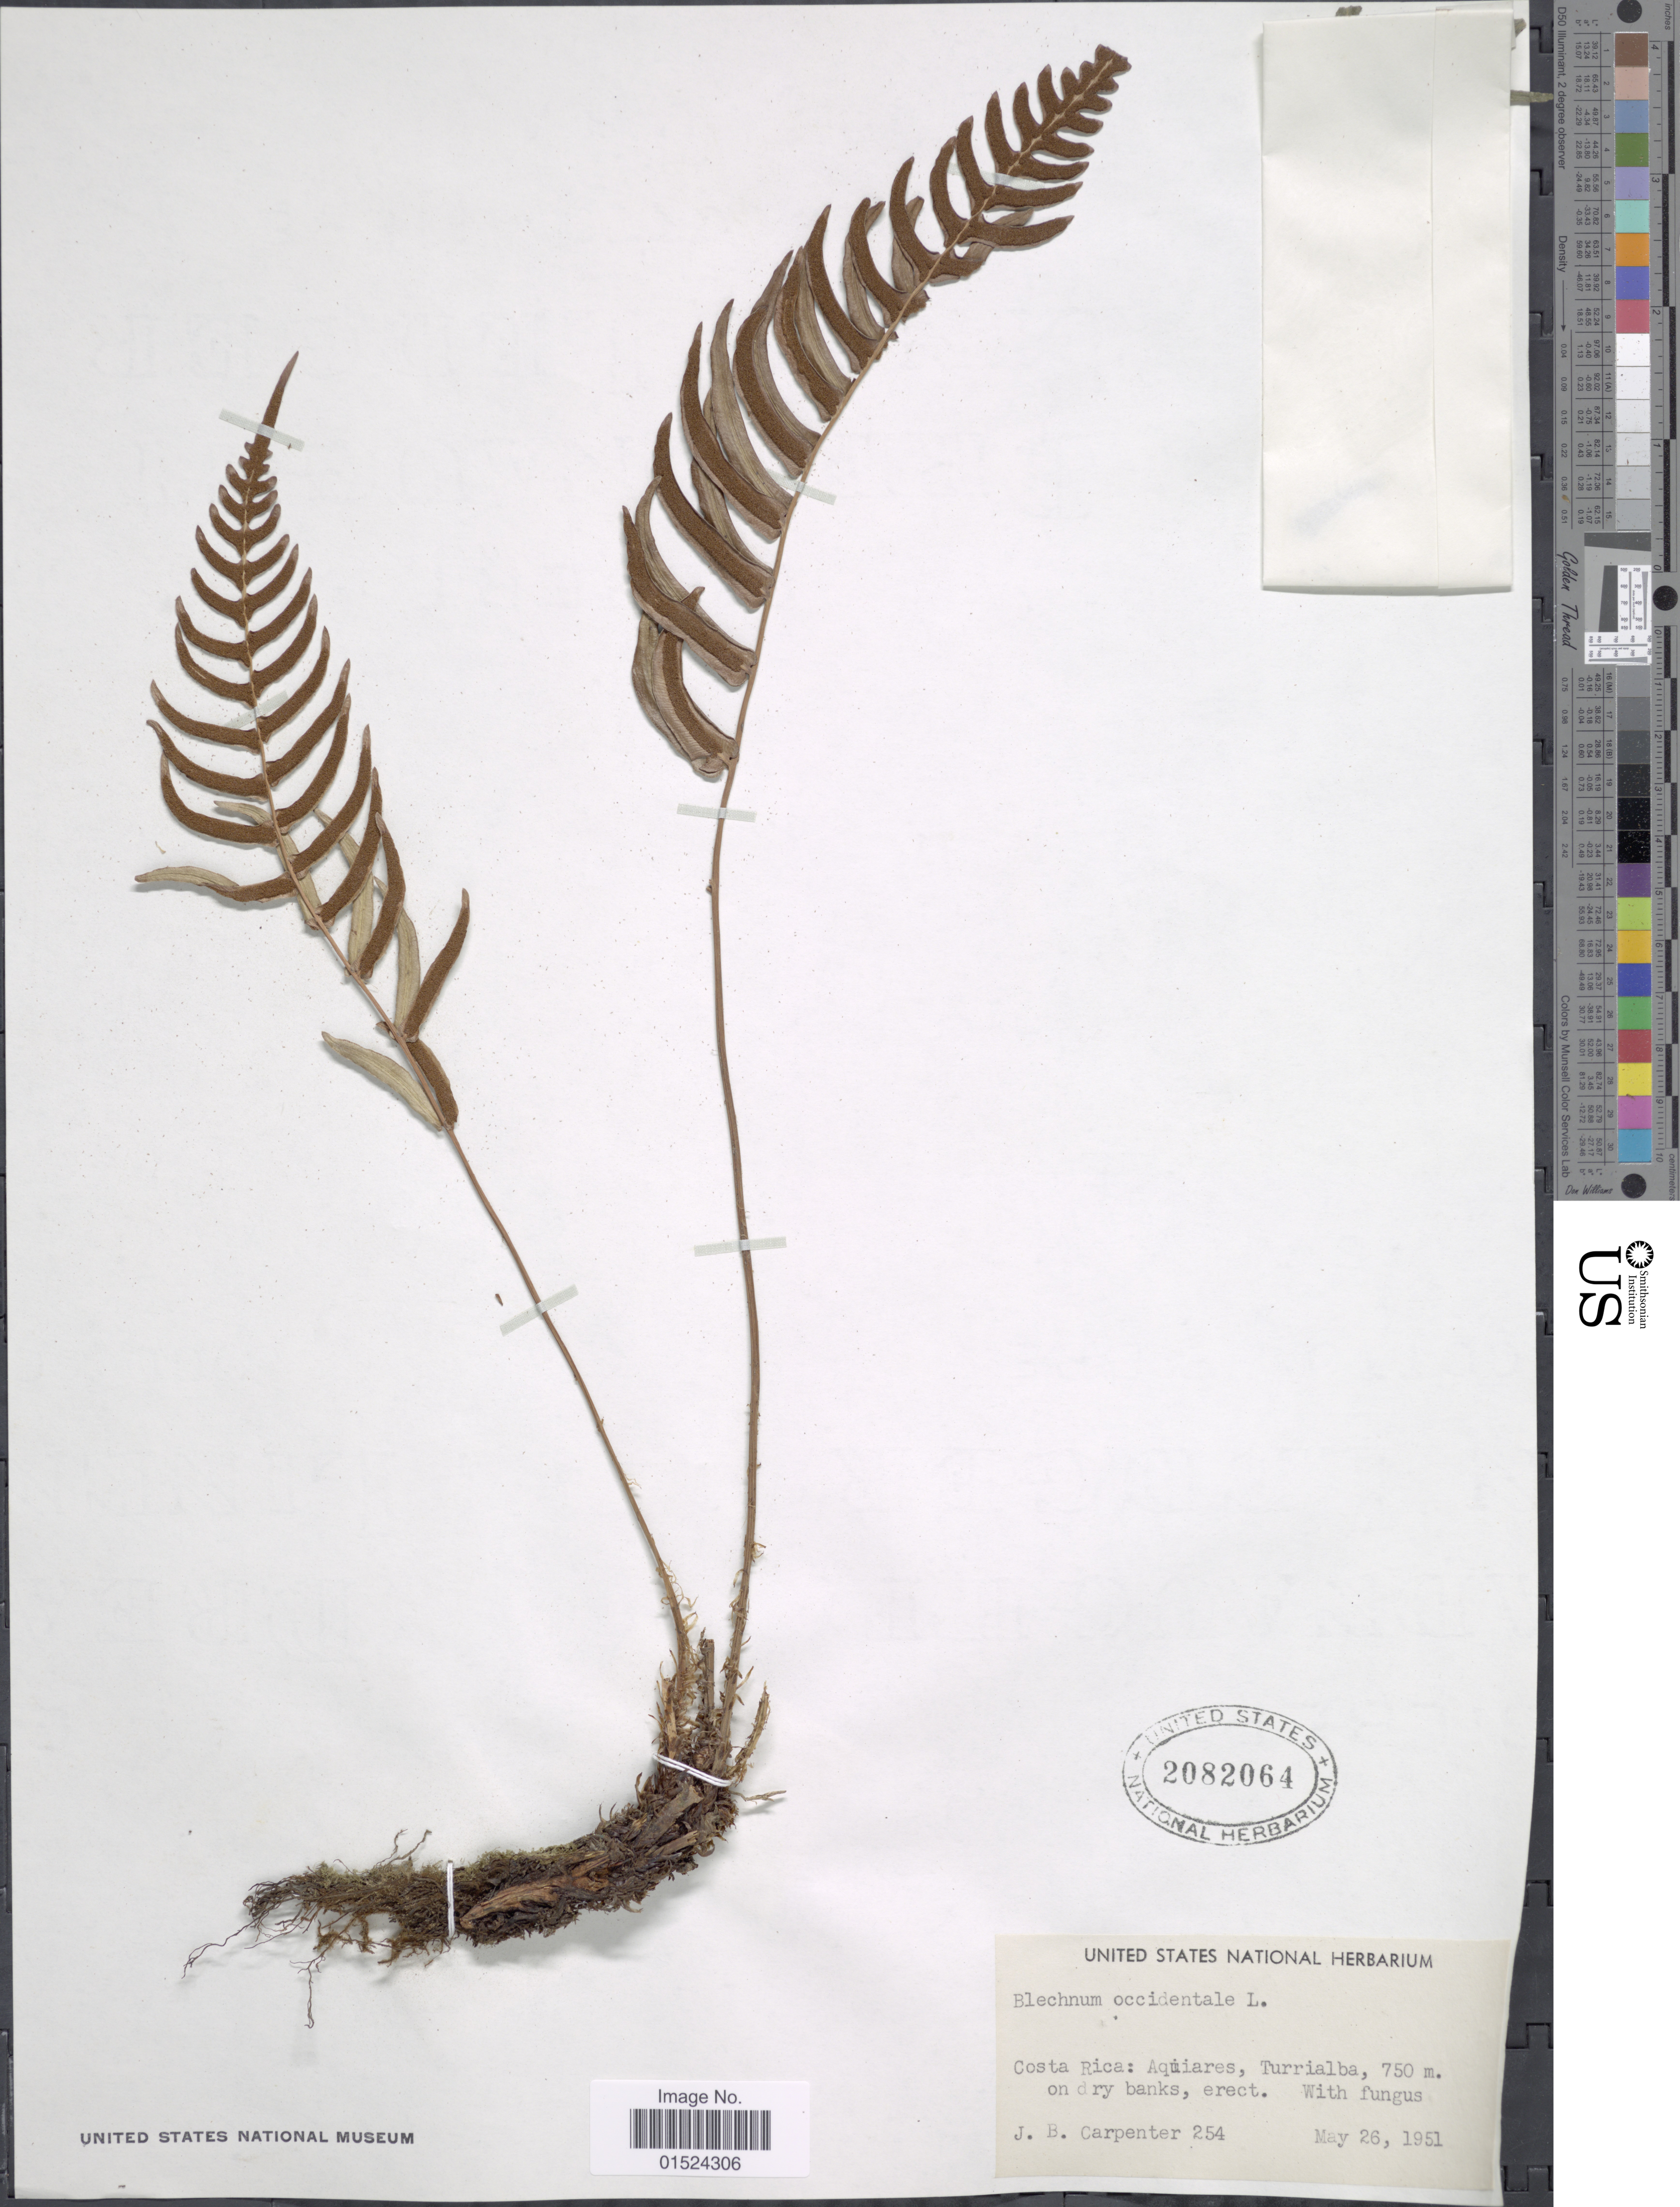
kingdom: Plantae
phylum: Tracheophyta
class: Polypodiopsida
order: Polypodiales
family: Blechnaceae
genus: Blechnum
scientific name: Blechnum occidentale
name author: L.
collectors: J. Carpenter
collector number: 254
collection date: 1951-05-26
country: Costa Rica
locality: Aquiares, Turrialba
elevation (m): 750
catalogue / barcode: US 2082064